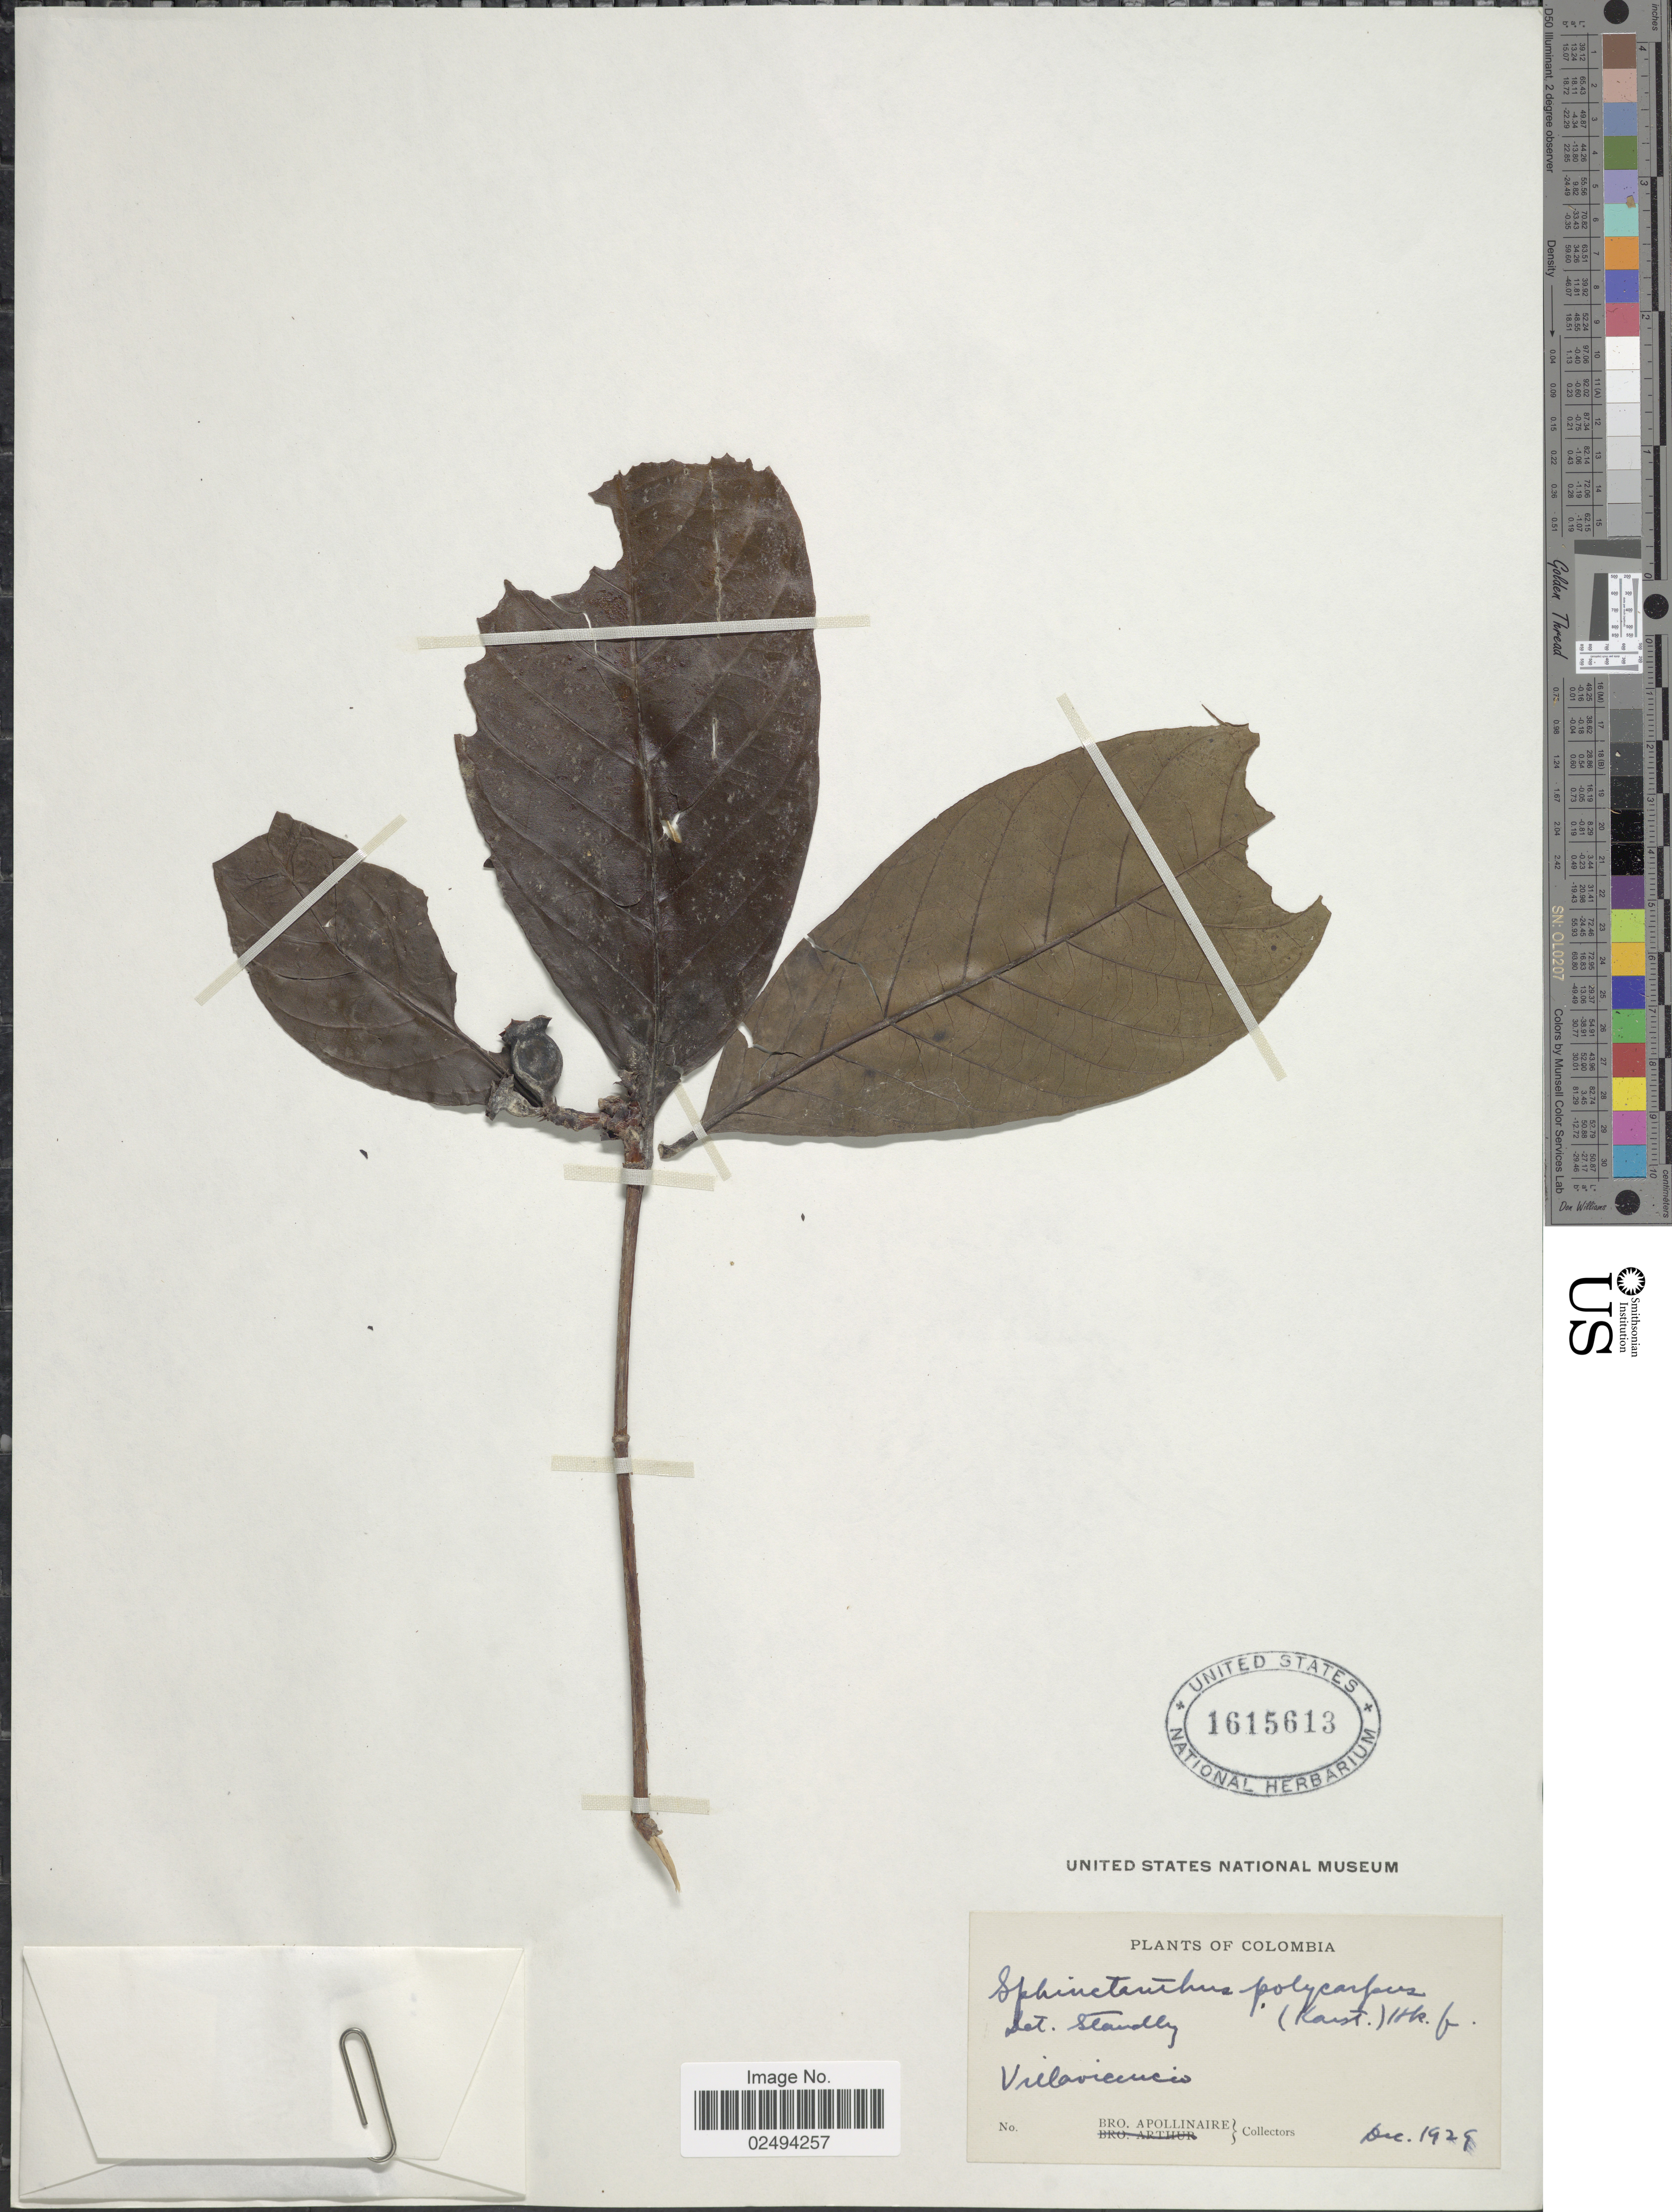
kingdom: Plantae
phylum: Tracheophyta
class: Magnoliopsida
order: Gentianales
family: Rubiaceae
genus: Sphinctanthus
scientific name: Sphinctanthus polycarpus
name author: (H. Karst.) Hook. f.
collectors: Bro. Apollinaire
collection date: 1929-12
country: Colombia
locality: Villavicencio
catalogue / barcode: US 1615613